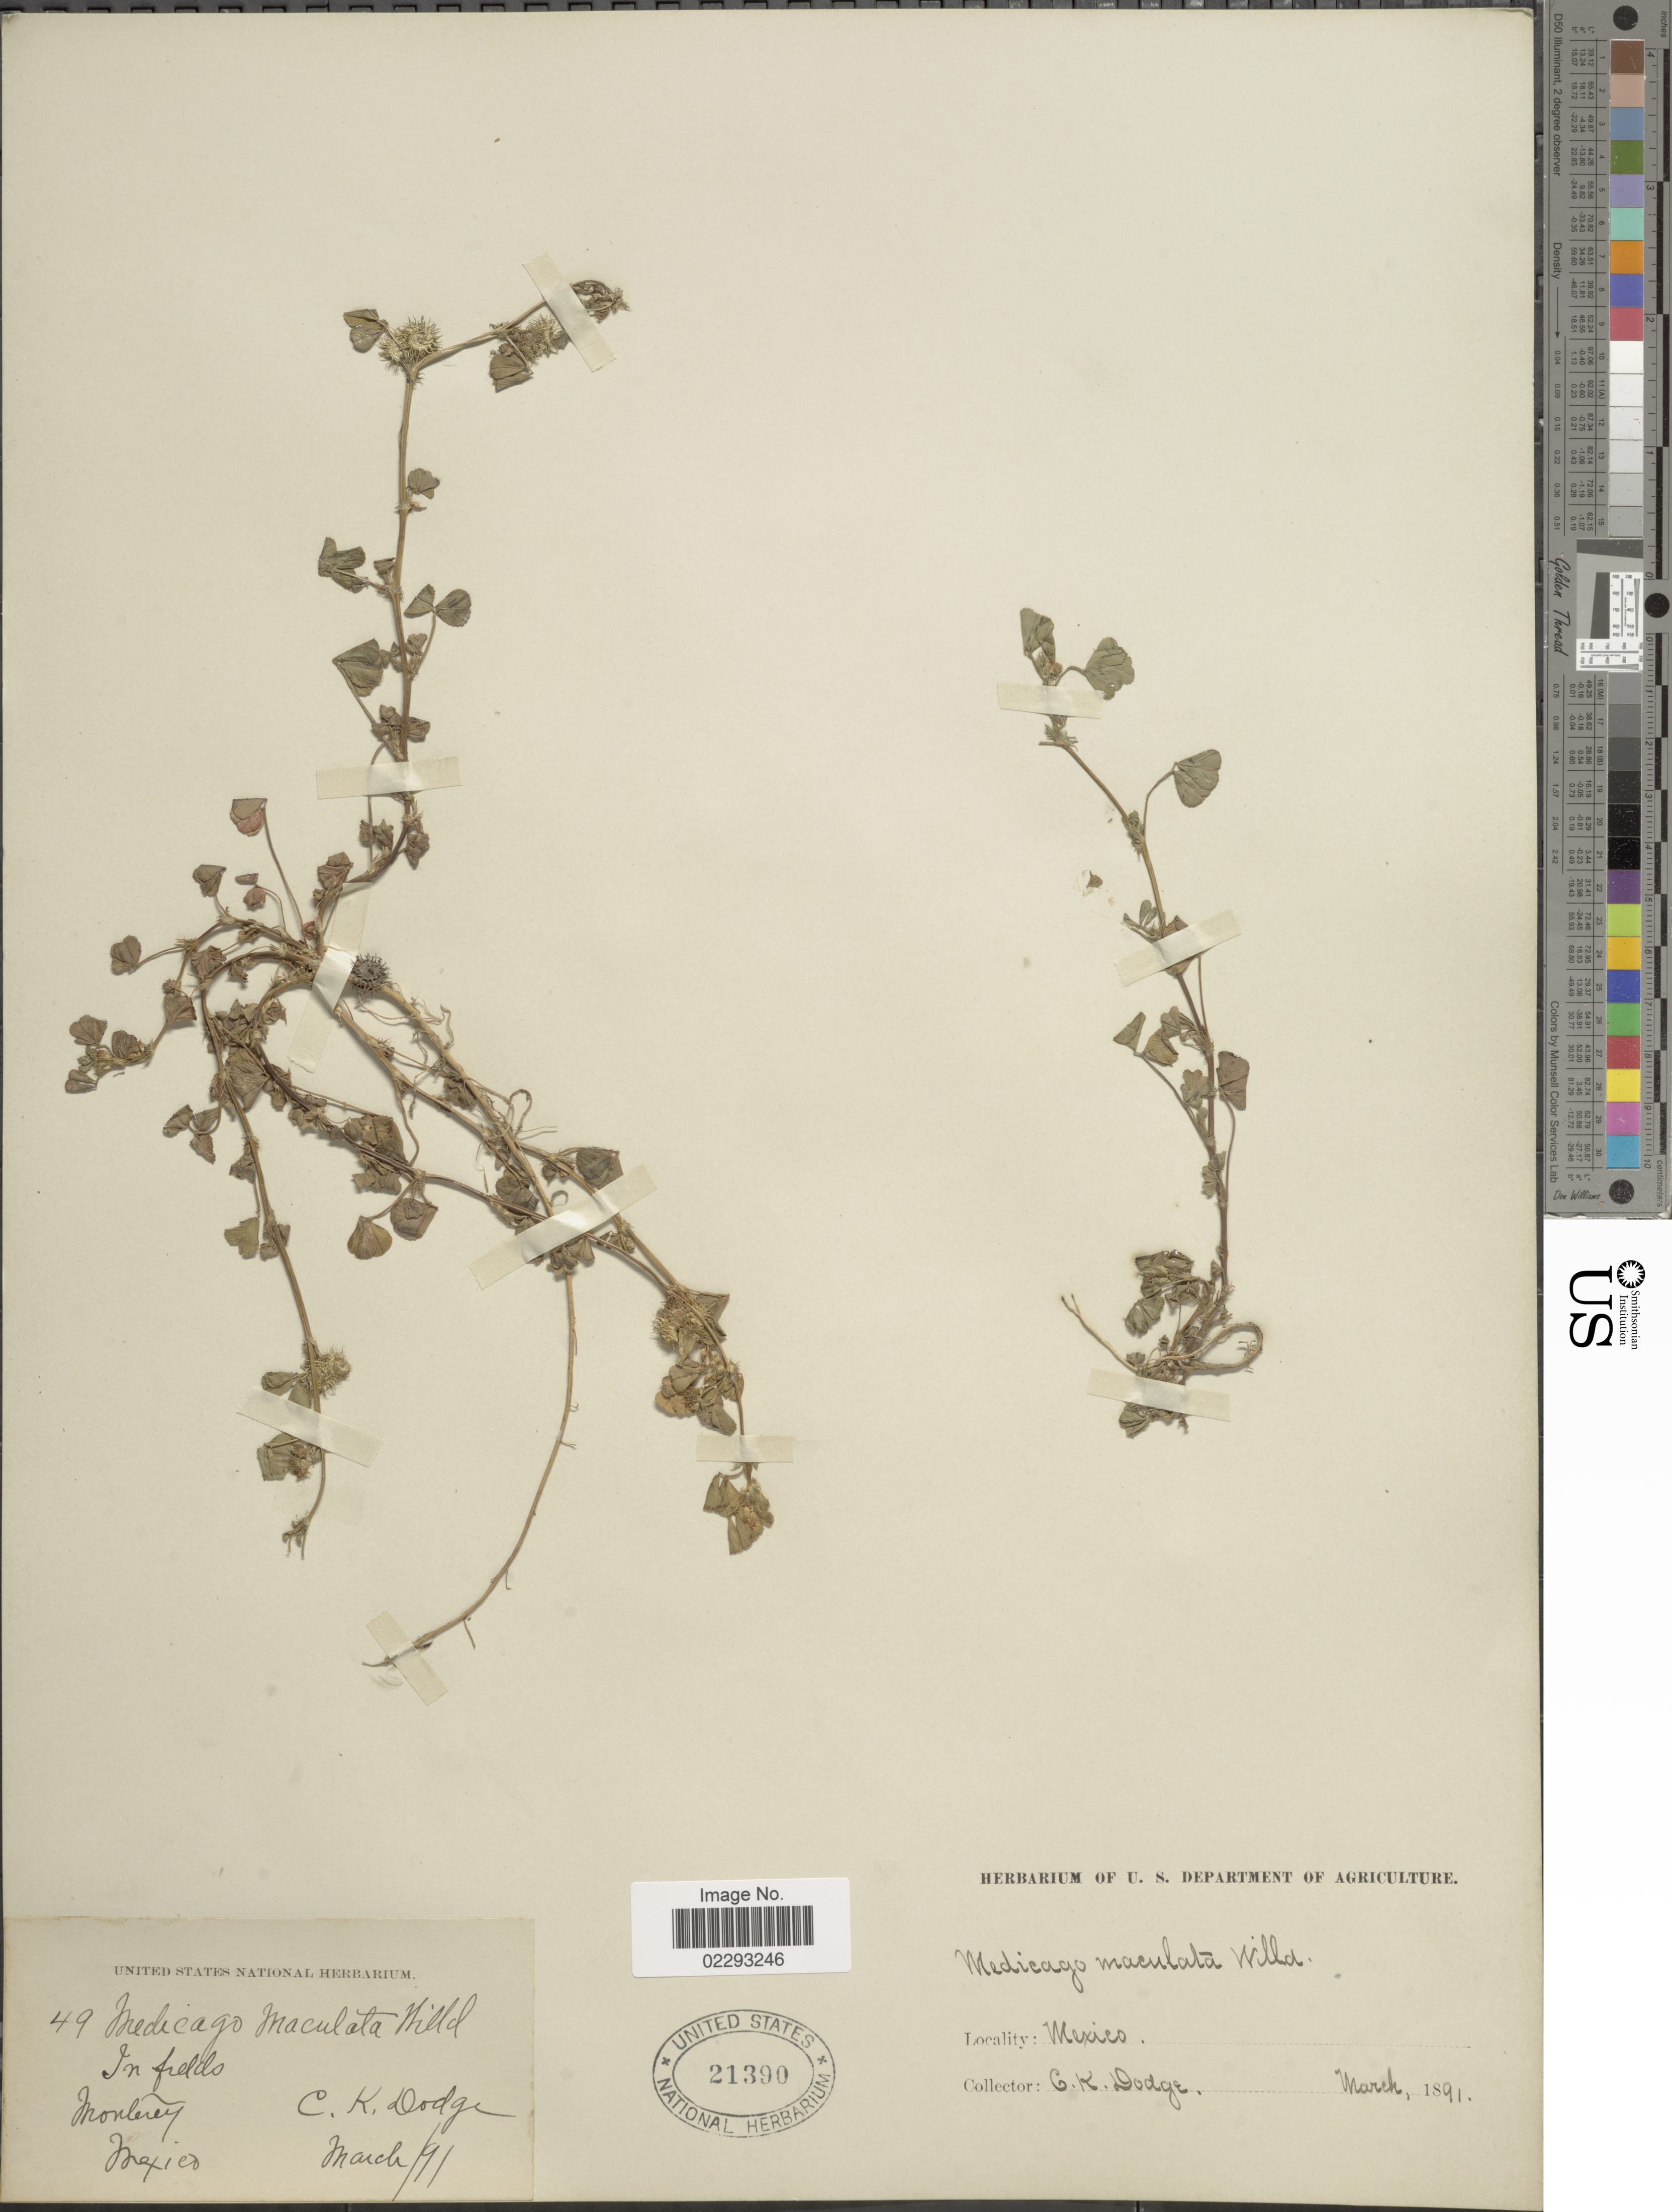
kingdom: Plantae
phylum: Tracheophyta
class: Magnoliopsida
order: Fabales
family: Fabaceae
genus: Medicago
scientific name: Medicago polymorpha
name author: L.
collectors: C. Dodge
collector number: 49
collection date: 1891-03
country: Mexico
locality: In fields, Monterey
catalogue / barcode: US 21390